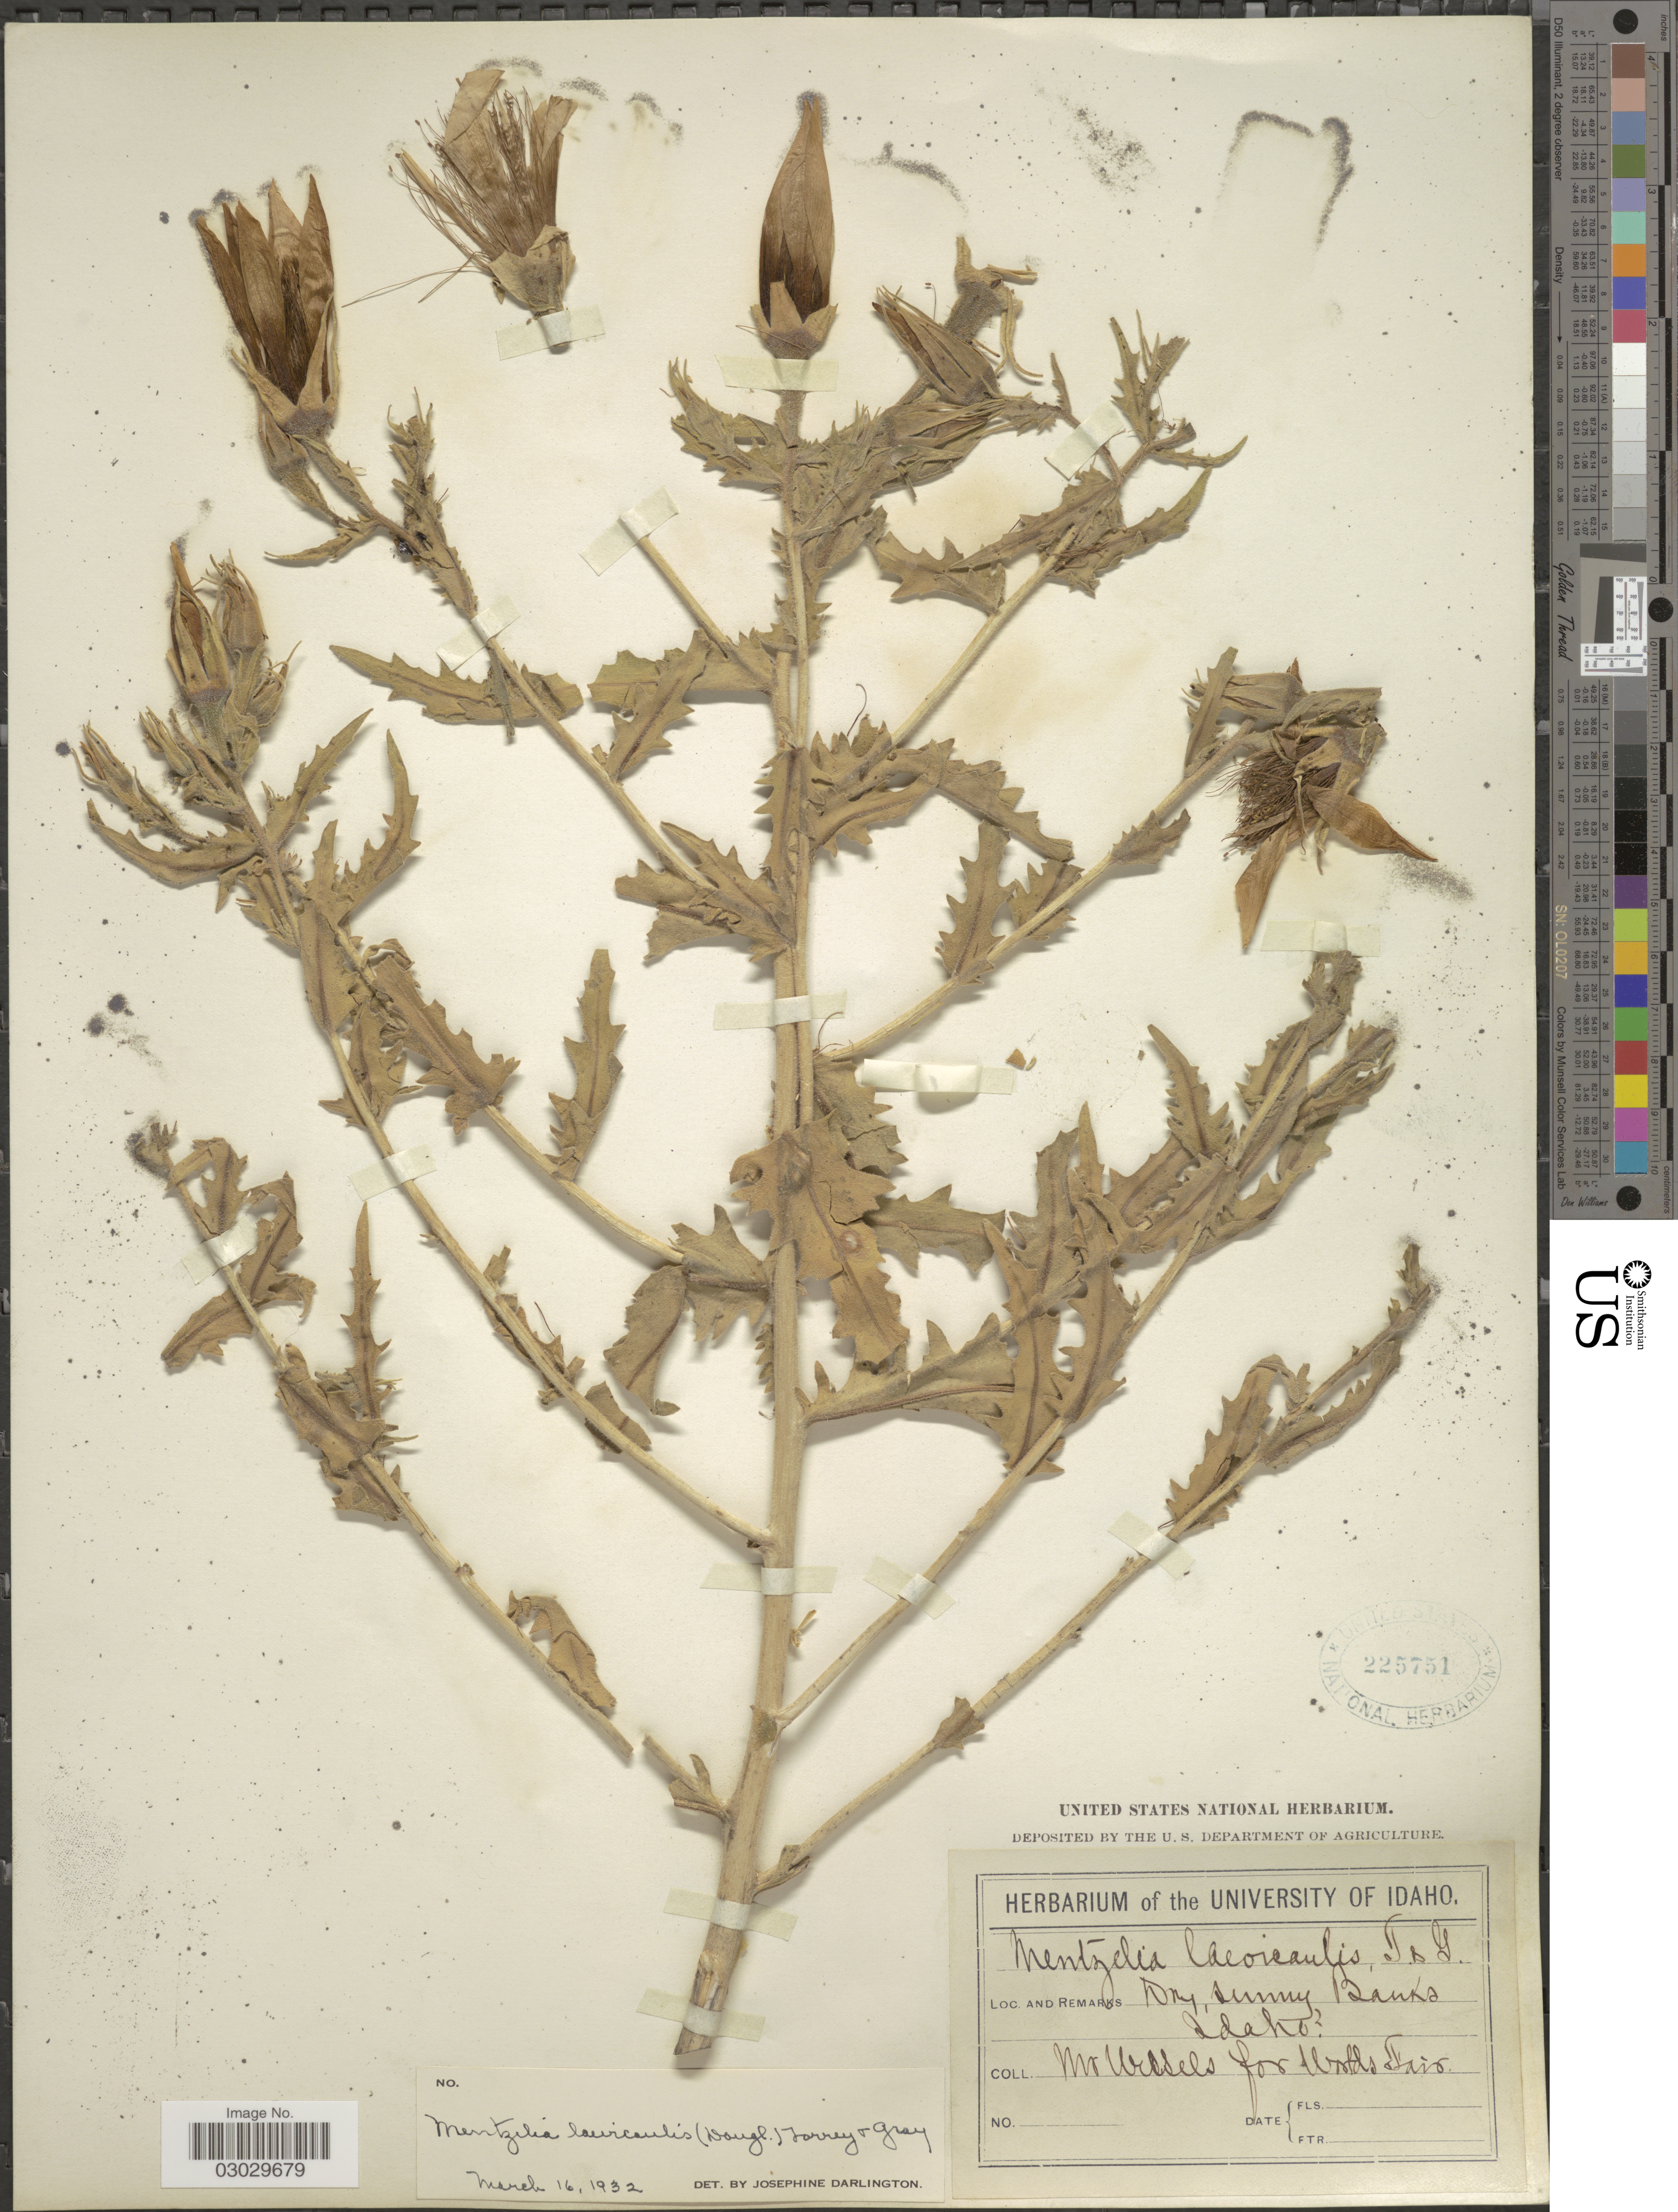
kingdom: Plantae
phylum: Tracheophyta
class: Magnoliopsida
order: Cornales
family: Loasaceae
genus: Mentzelia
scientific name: Mentzelia laevicaulis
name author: (Douglas ex Hook.) Torr. & A. Gray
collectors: Mr. Wessels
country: United States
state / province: Idaho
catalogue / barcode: US 225751